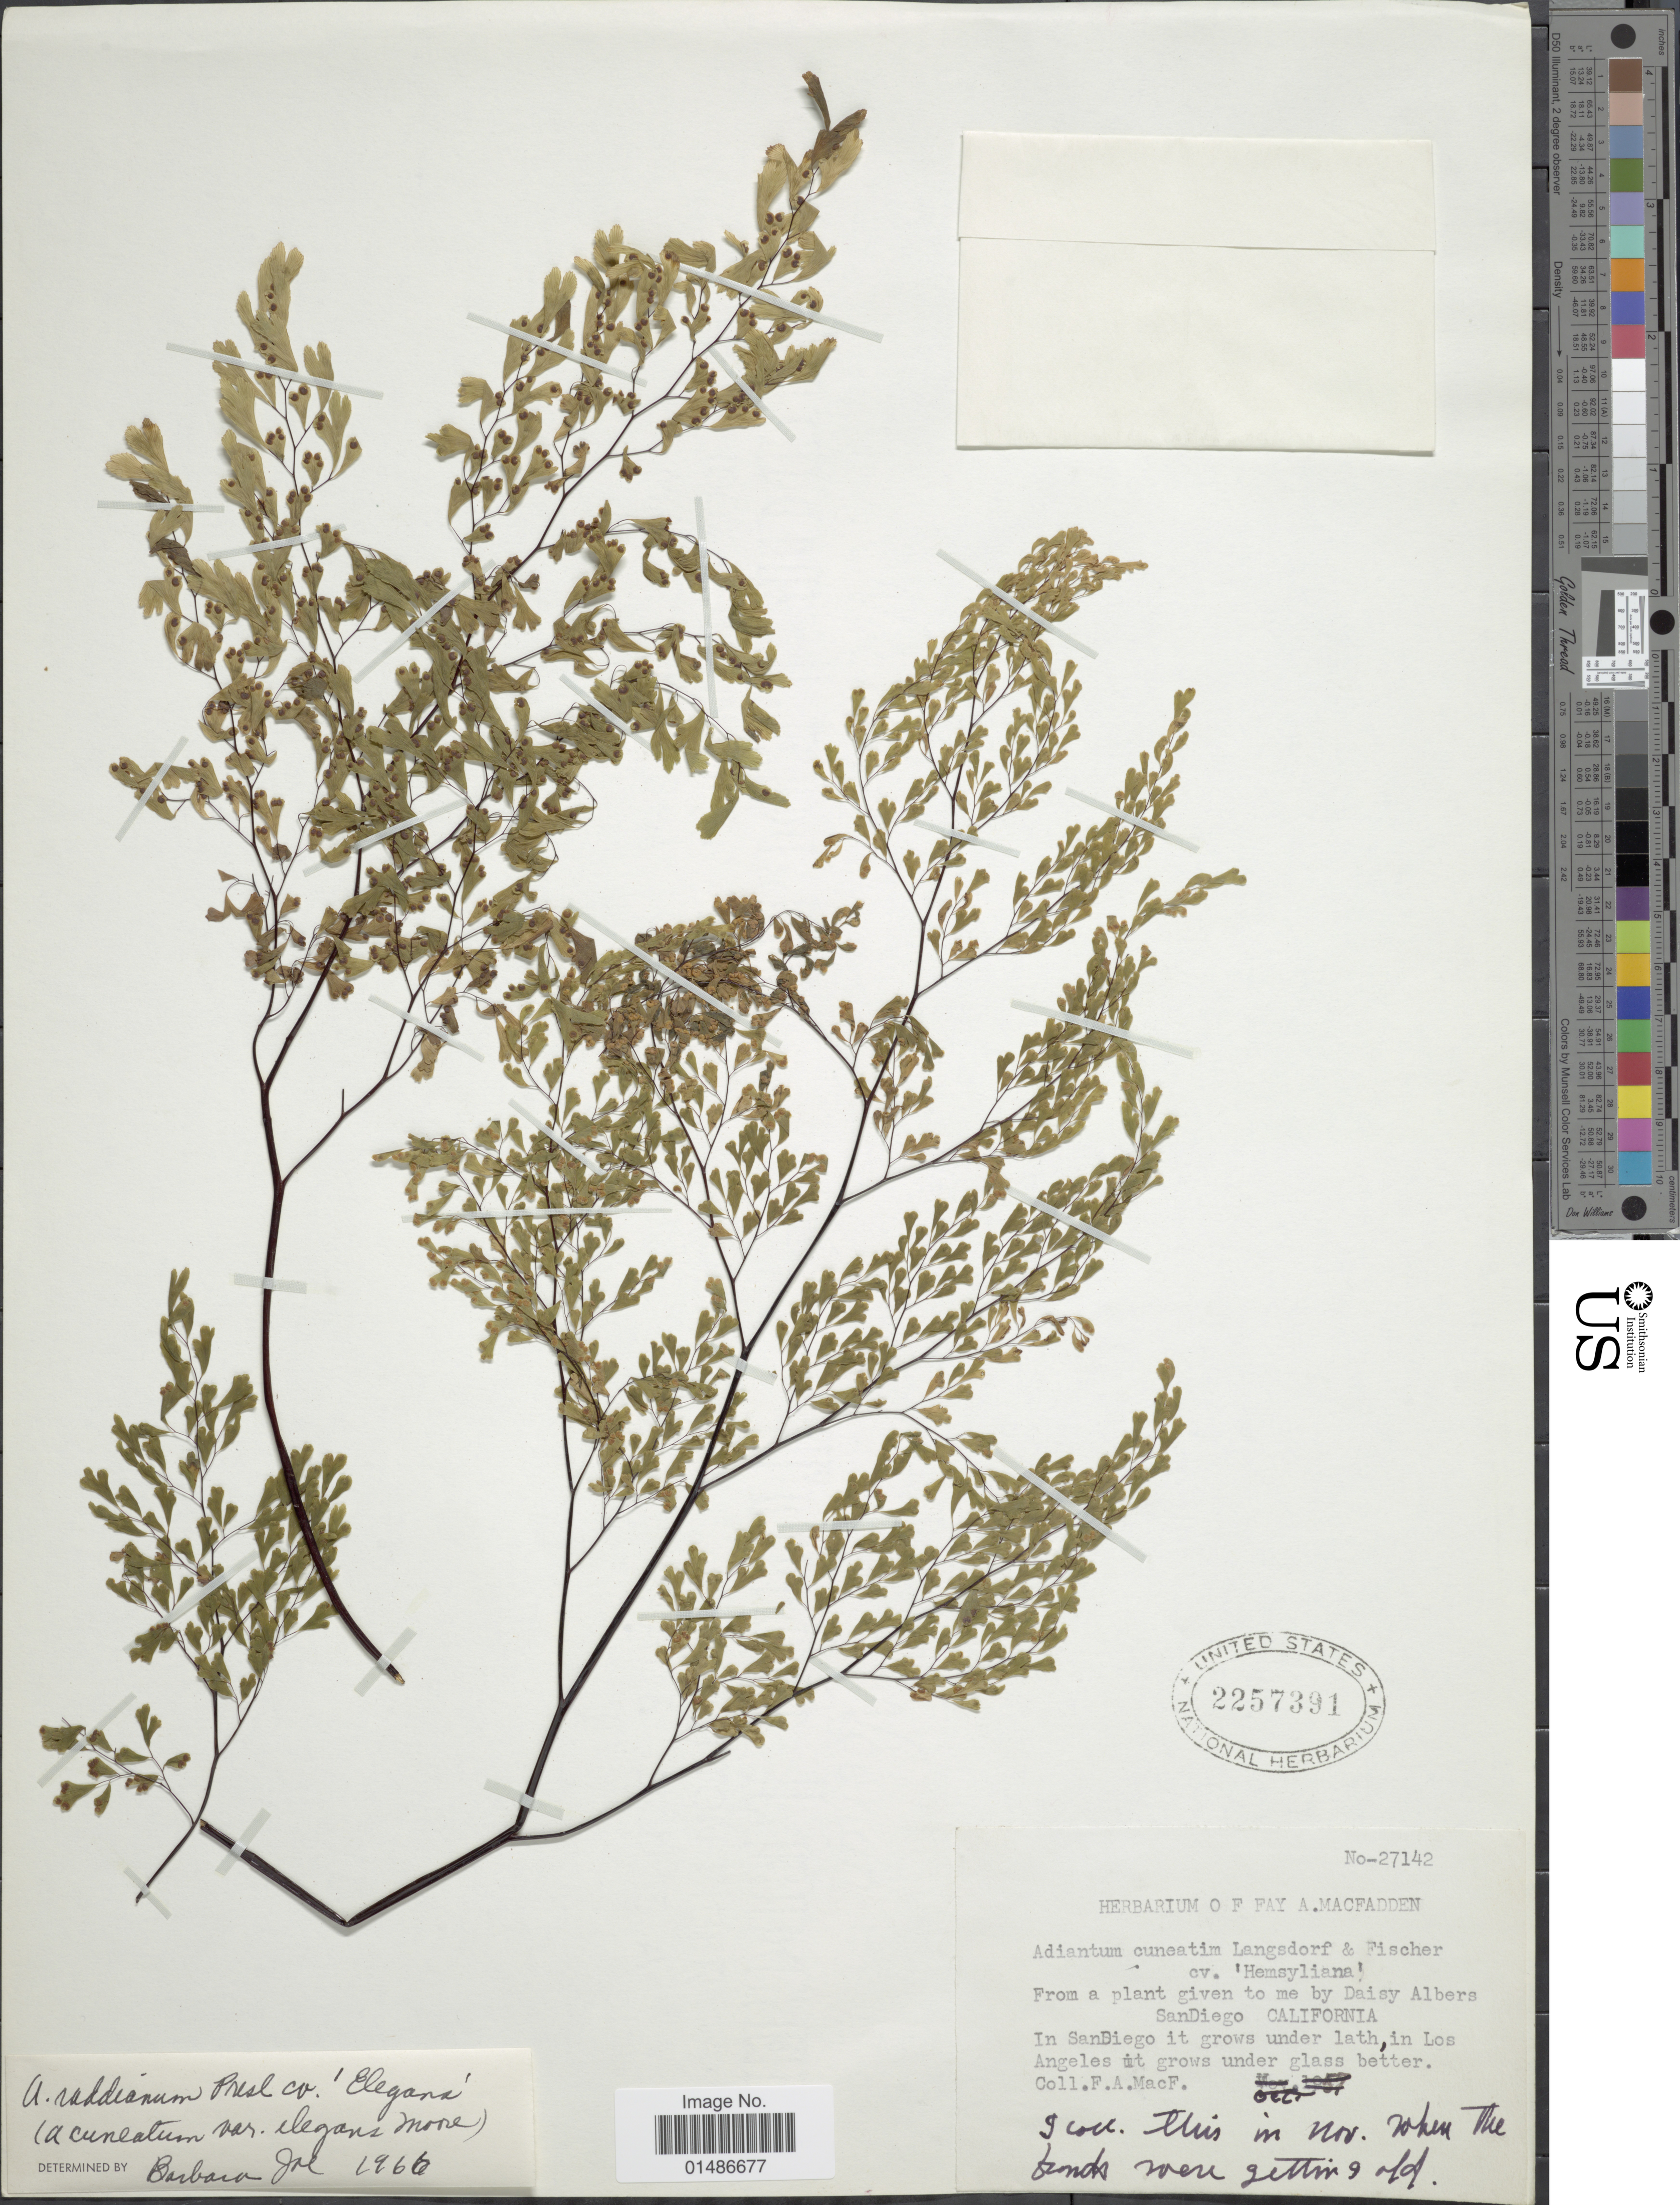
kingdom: Plantae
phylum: Tracheophyta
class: Polypodiopsida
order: Polypodiales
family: Pteridaceae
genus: Adiantum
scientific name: Adiantum raddianum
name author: C. Presl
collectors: F. MacFadden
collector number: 27142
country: United States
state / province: California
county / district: Los Angeles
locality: From a plant given to me by Daisy Albers San Diego. In SanDiego it grows under lath, in Los Angeles it grows under glass better.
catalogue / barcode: US 2257391